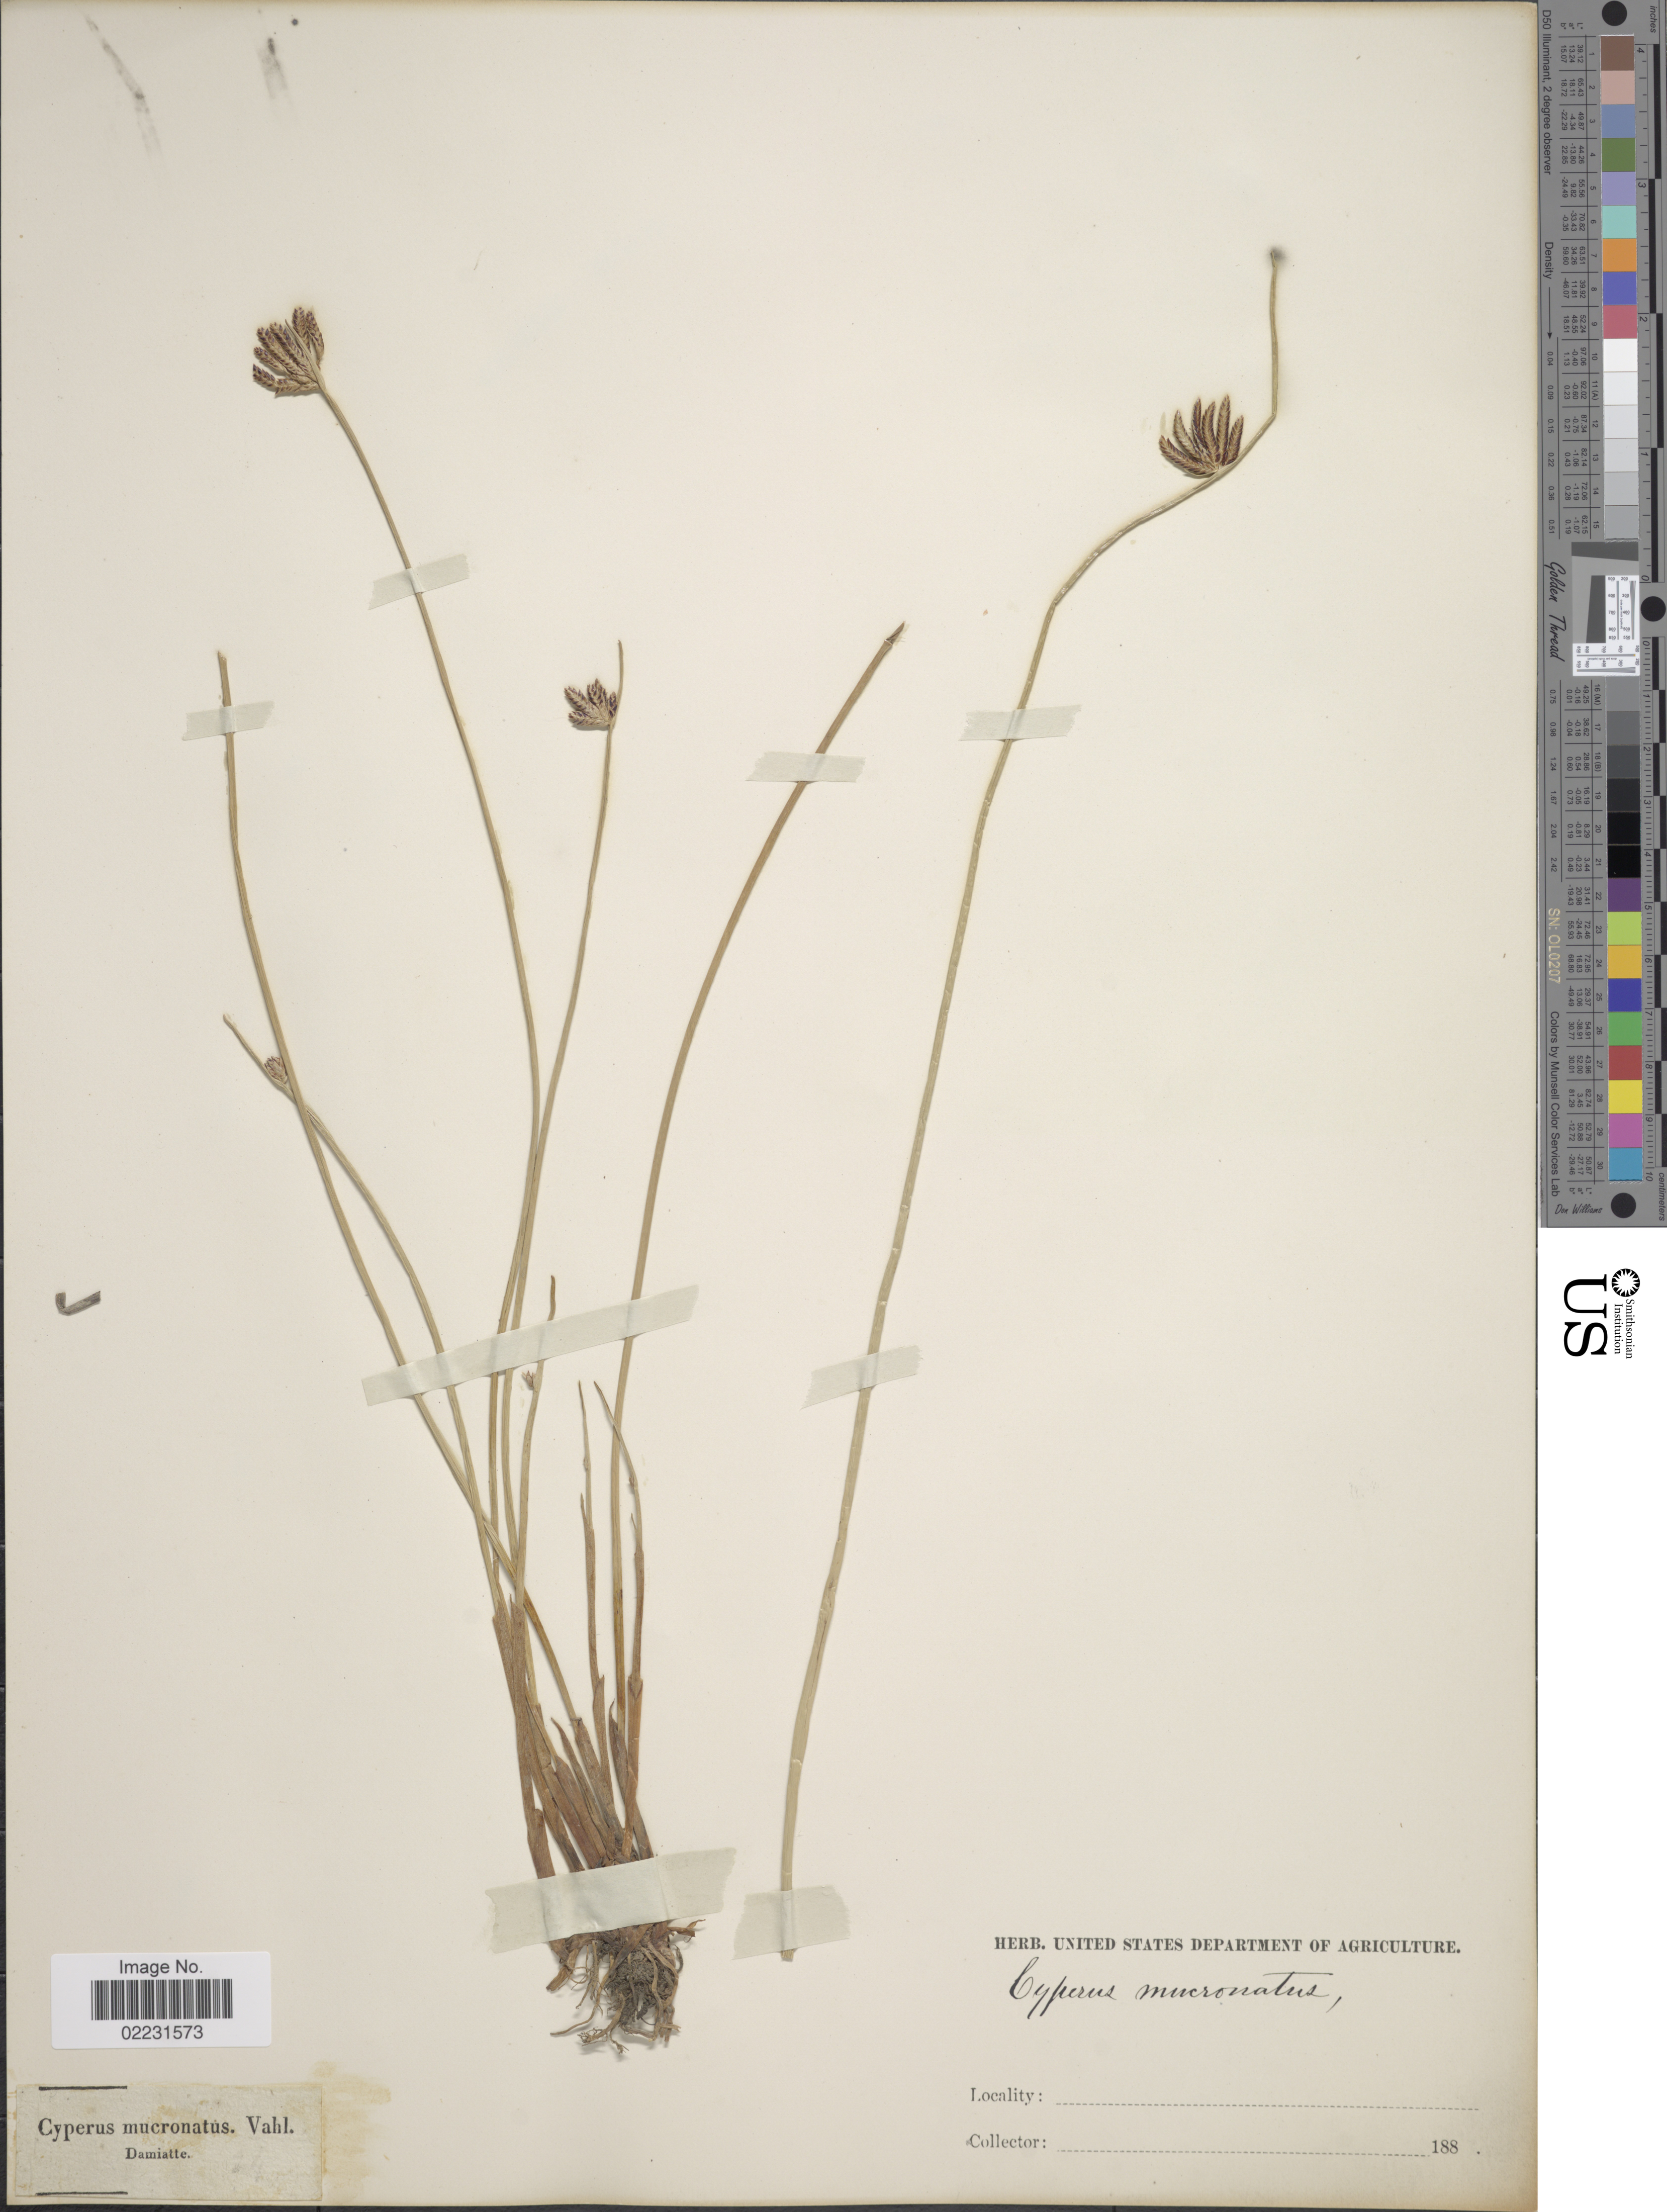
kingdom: Plantae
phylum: Tracheophyta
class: Liliopsida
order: Poales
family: Cyperaceae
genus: Cyperus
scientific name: Cyperus laevigatus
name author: L.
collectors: ex herb. U. S. Department of Agriculture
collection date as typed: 188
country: France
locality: Damiatte